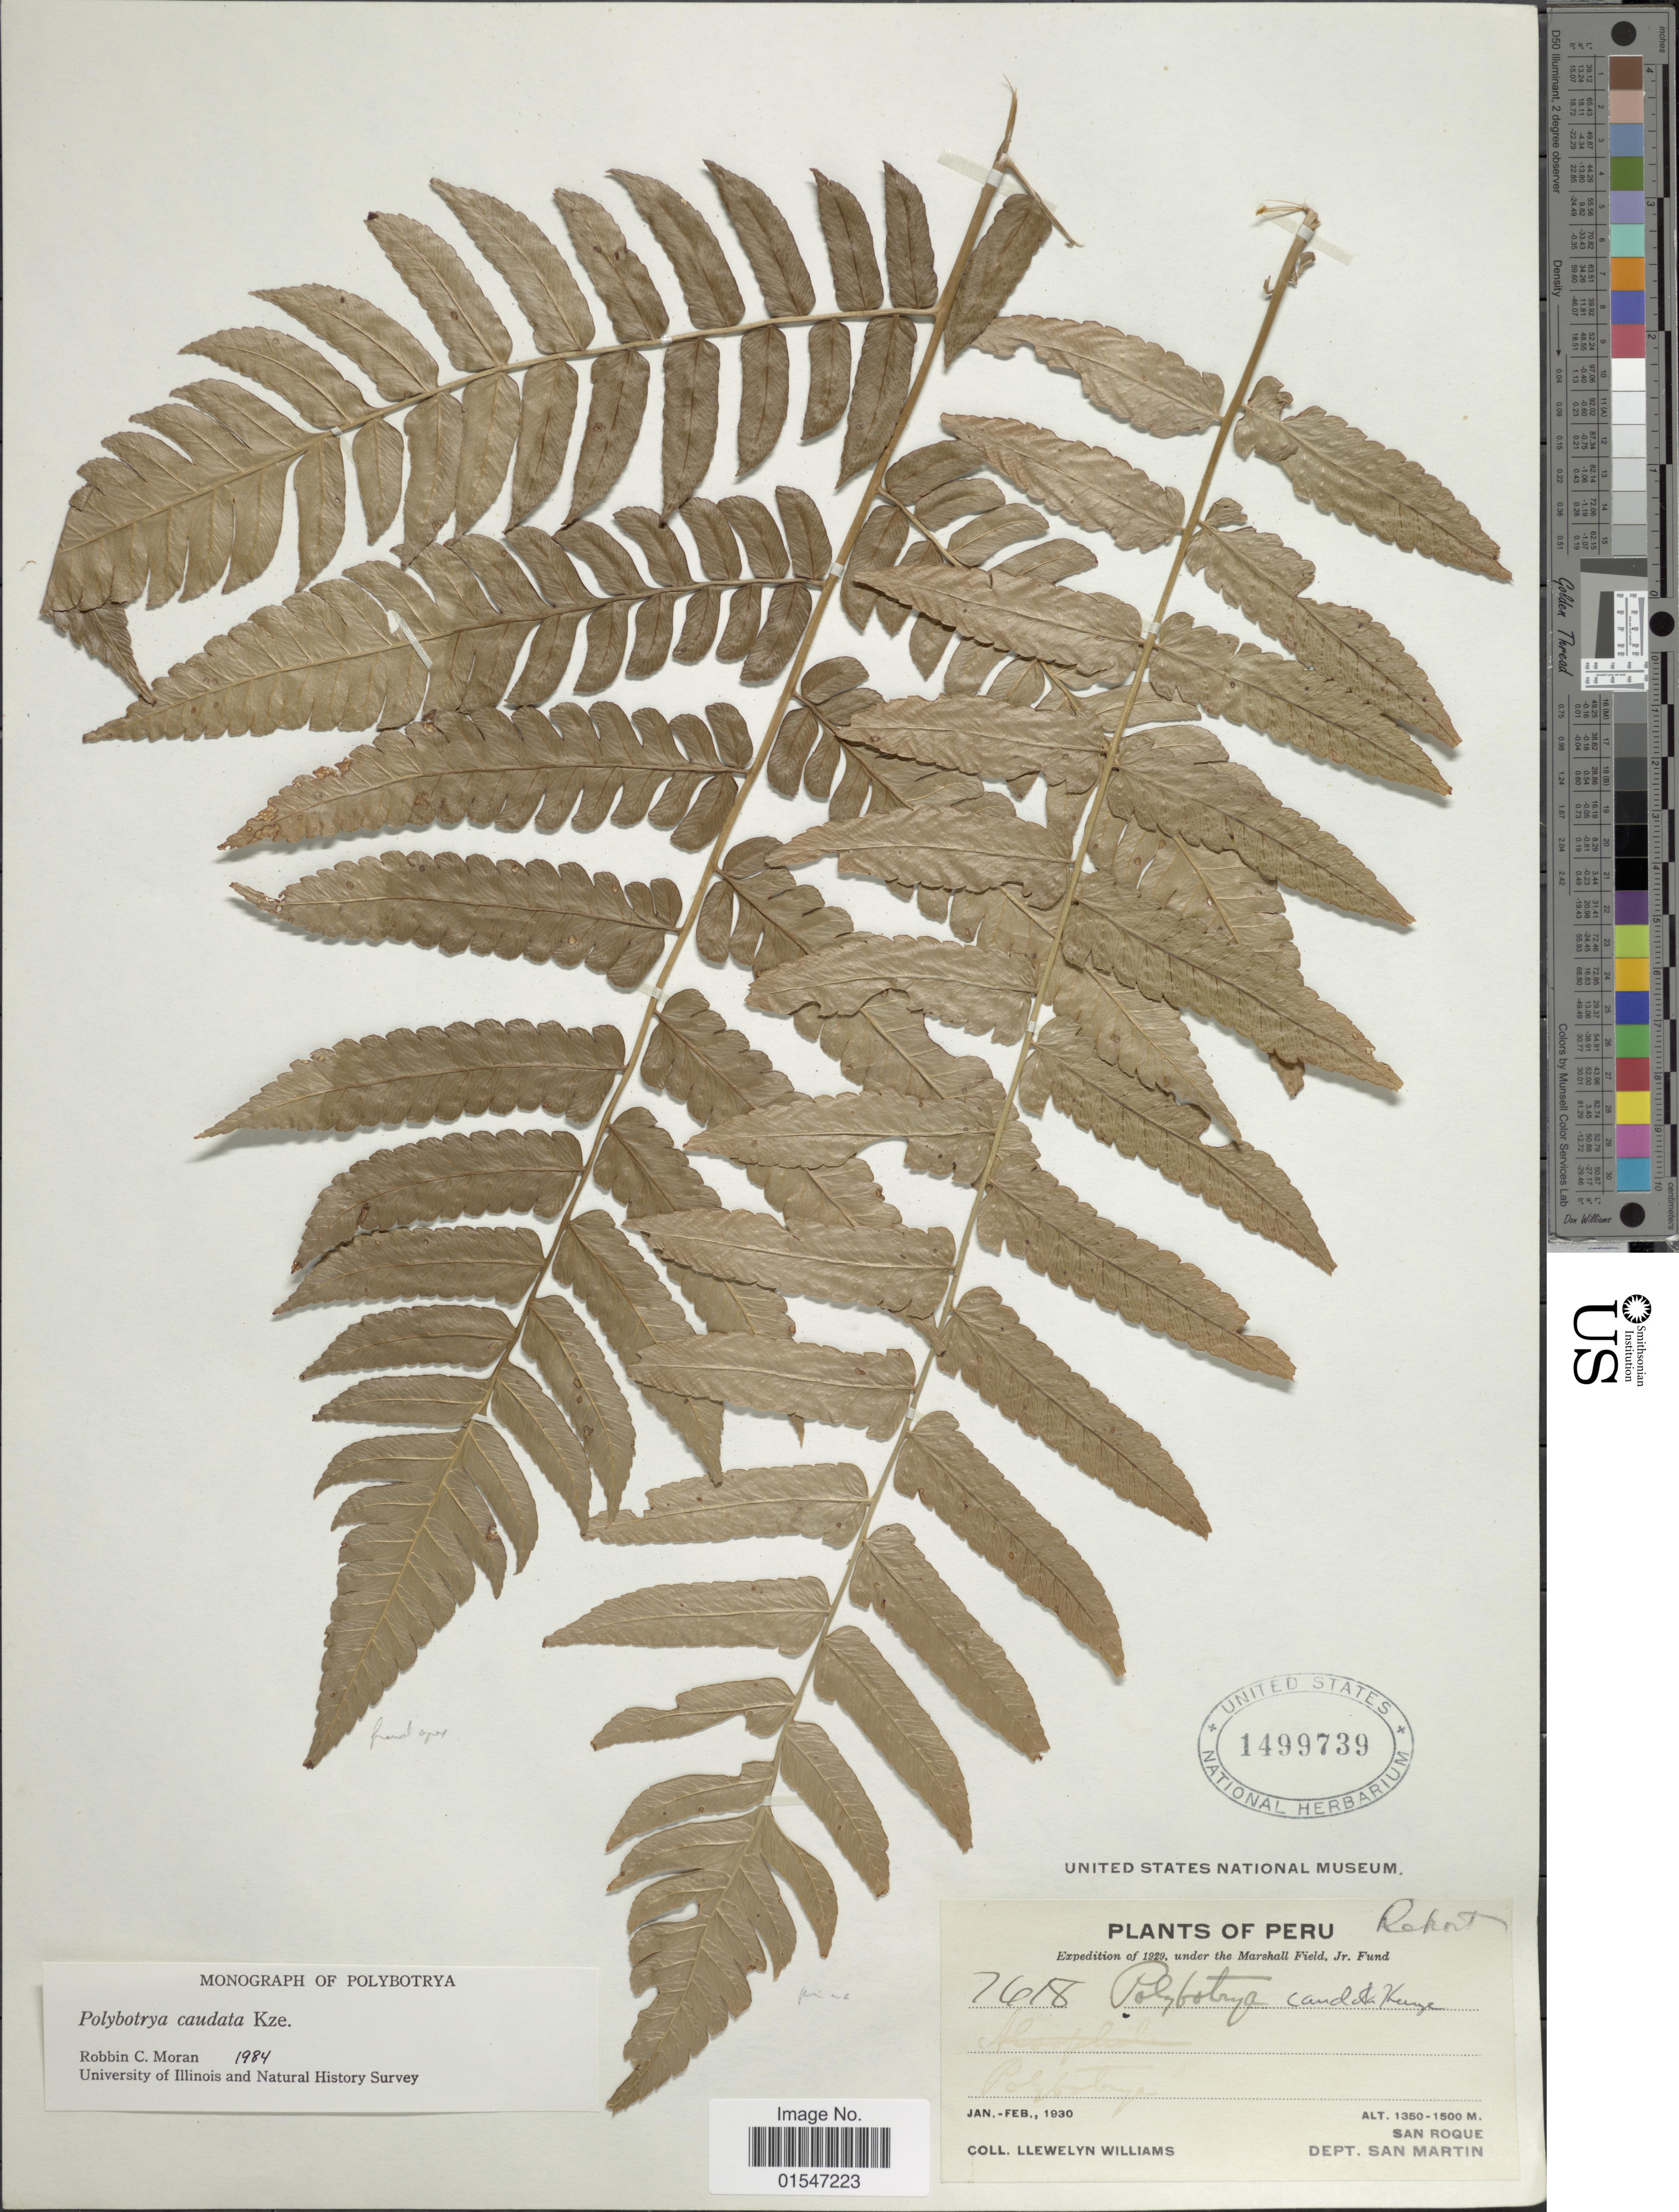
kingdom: Plantae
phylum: Tracheophyta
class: Polypodiopsida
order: Polypodiales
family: Dryopteridaceae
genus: Polybotrya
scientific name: Polybotrya caudata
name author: Kunze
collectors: Ll. Williams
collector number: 7618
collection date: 1930-01/1930-02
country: Peru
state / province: San Martín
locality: San Roque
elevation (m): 1300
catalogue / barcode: US 1499739